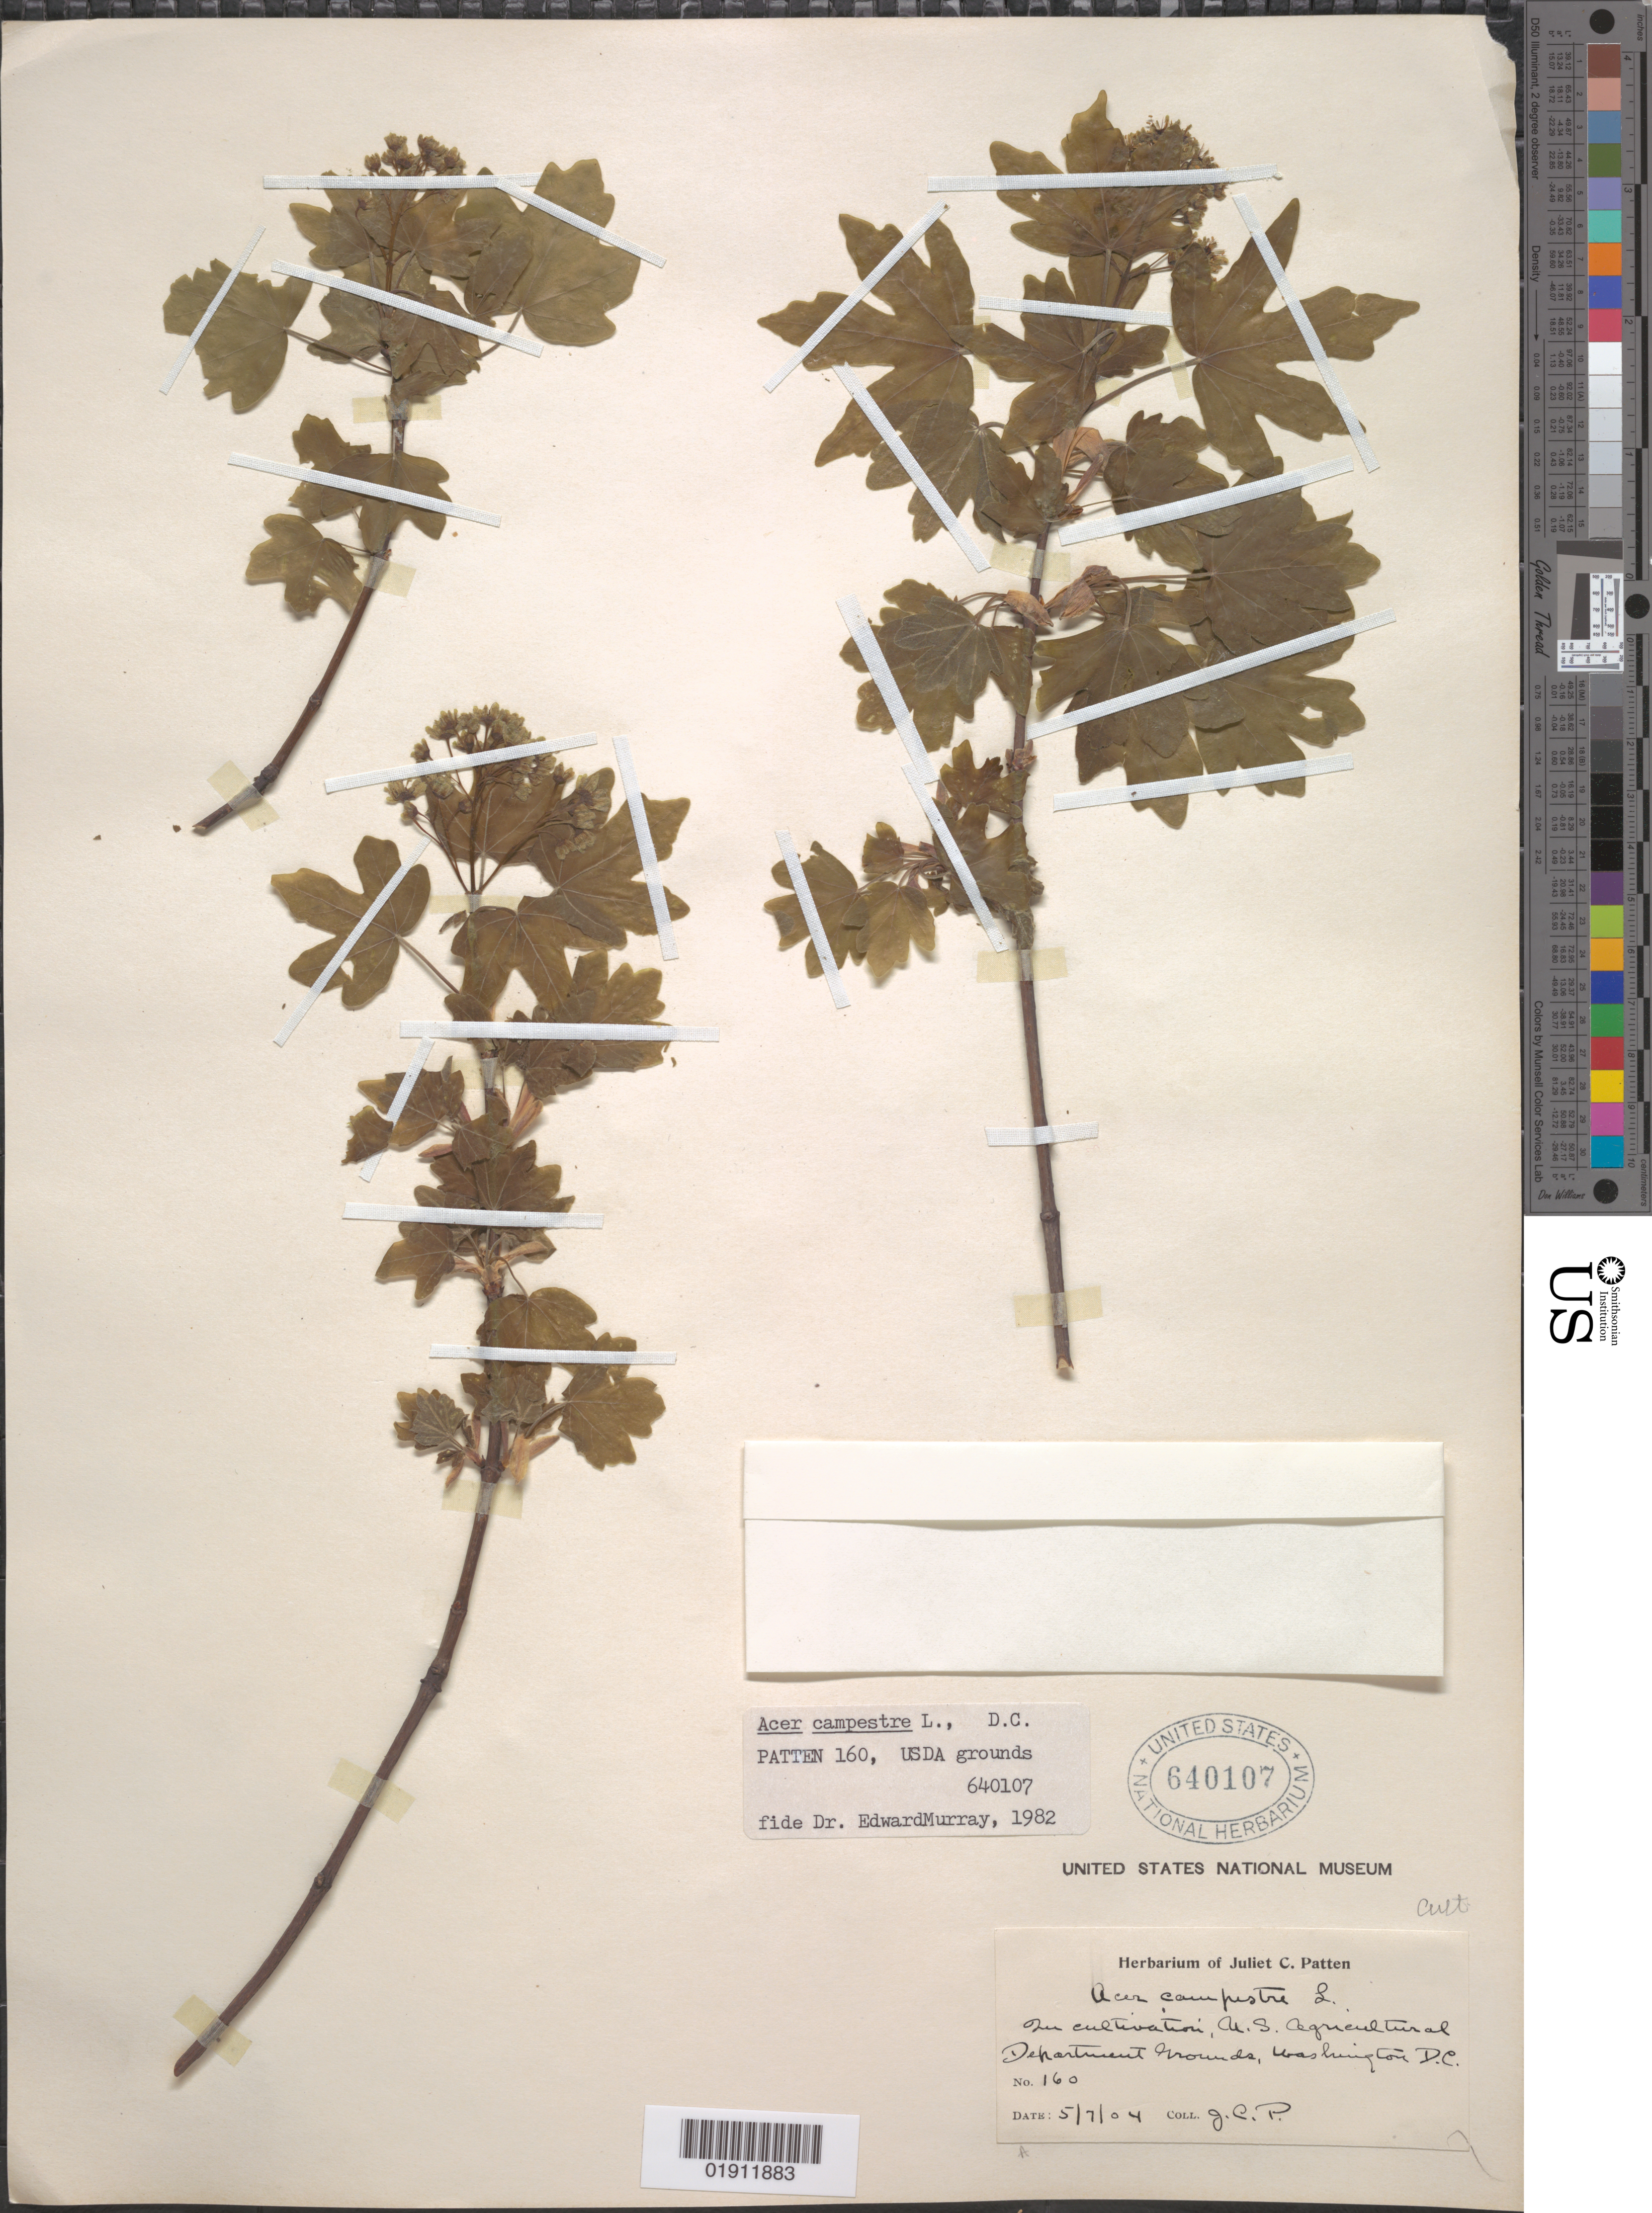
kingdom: Plantae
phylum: Tracheophyta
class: Magnoliopsida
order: Sapindales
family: Sapindaceae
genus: Acer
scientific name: Acer campestre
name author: L.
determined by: Murray, Edward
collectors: J. Patten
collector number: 160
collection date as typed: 5/7/04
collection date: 1904-05-07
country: United States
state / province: District of Columbia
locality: USDA Agricultural Grounds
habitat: Cultivated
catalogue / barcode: US 640107